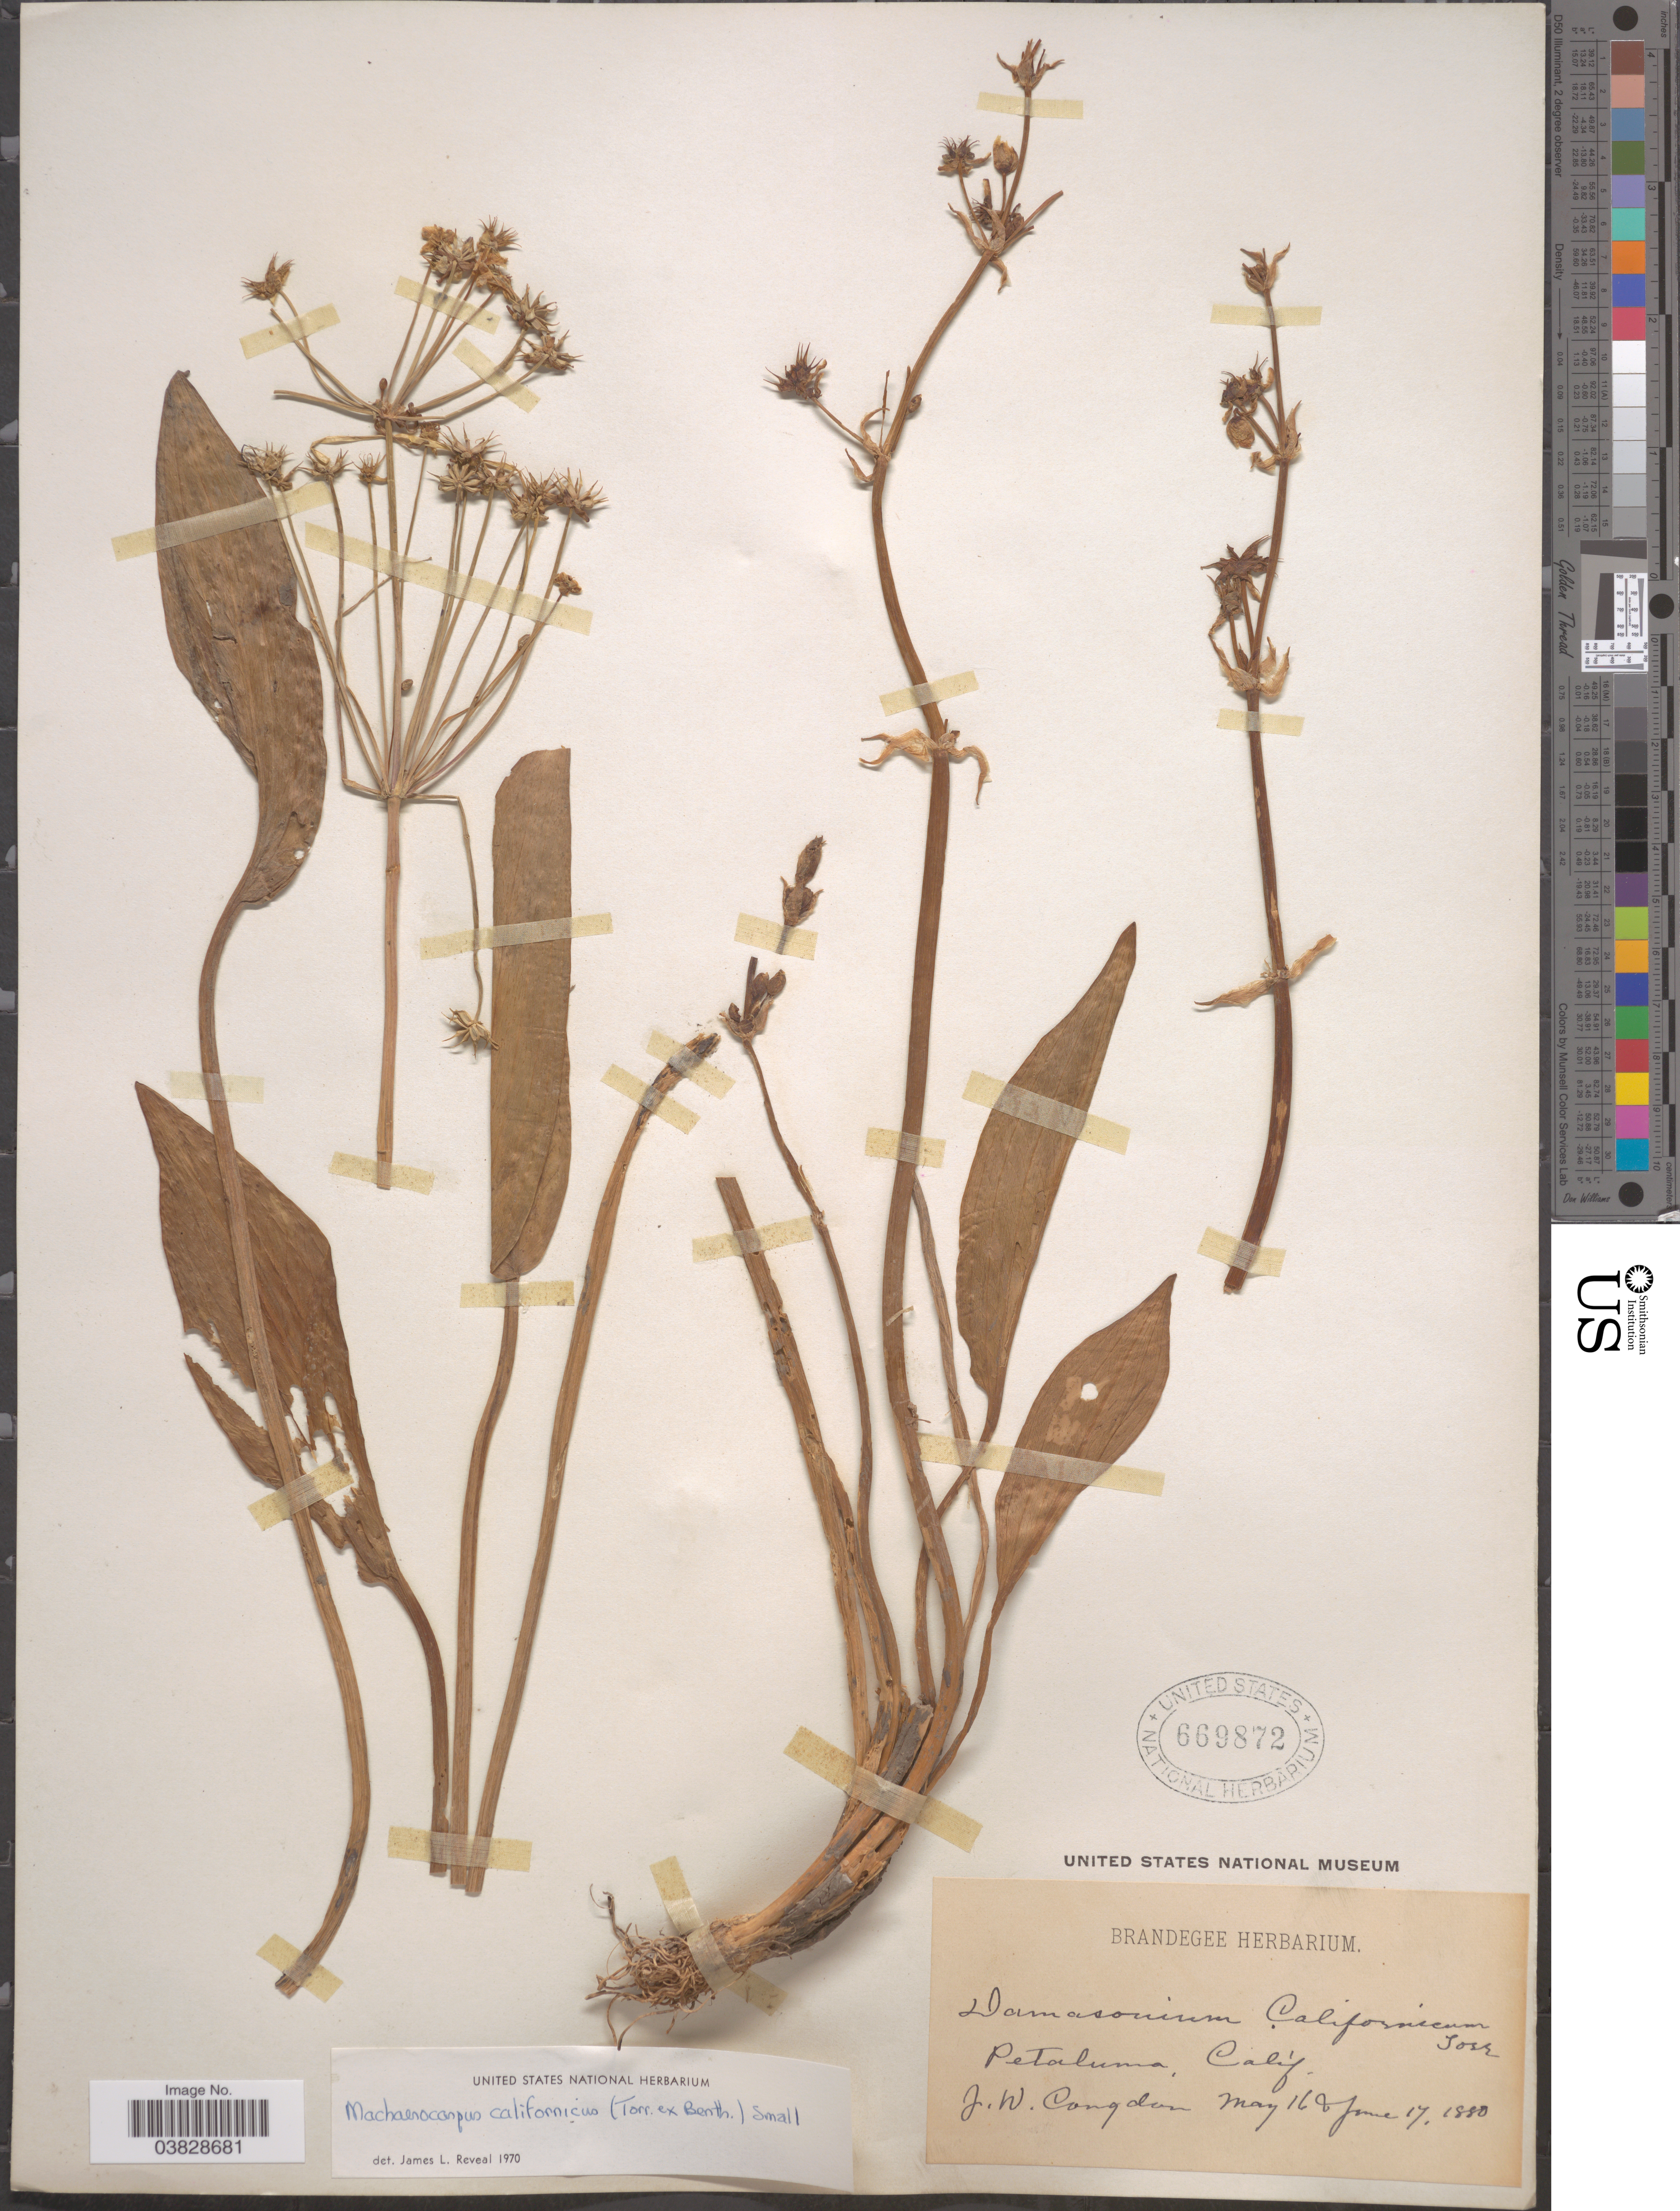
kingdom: Plantae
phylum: Tracheophyta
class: Liliopsida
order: Alismatales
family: Alismataceae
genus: Damasonium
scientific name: Damasonium californicum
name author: Torr.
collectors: J. W. Congdon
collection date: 1880-05-16/1880-06-17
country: United States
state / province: California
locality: Petaluma.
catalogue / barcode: US 669872